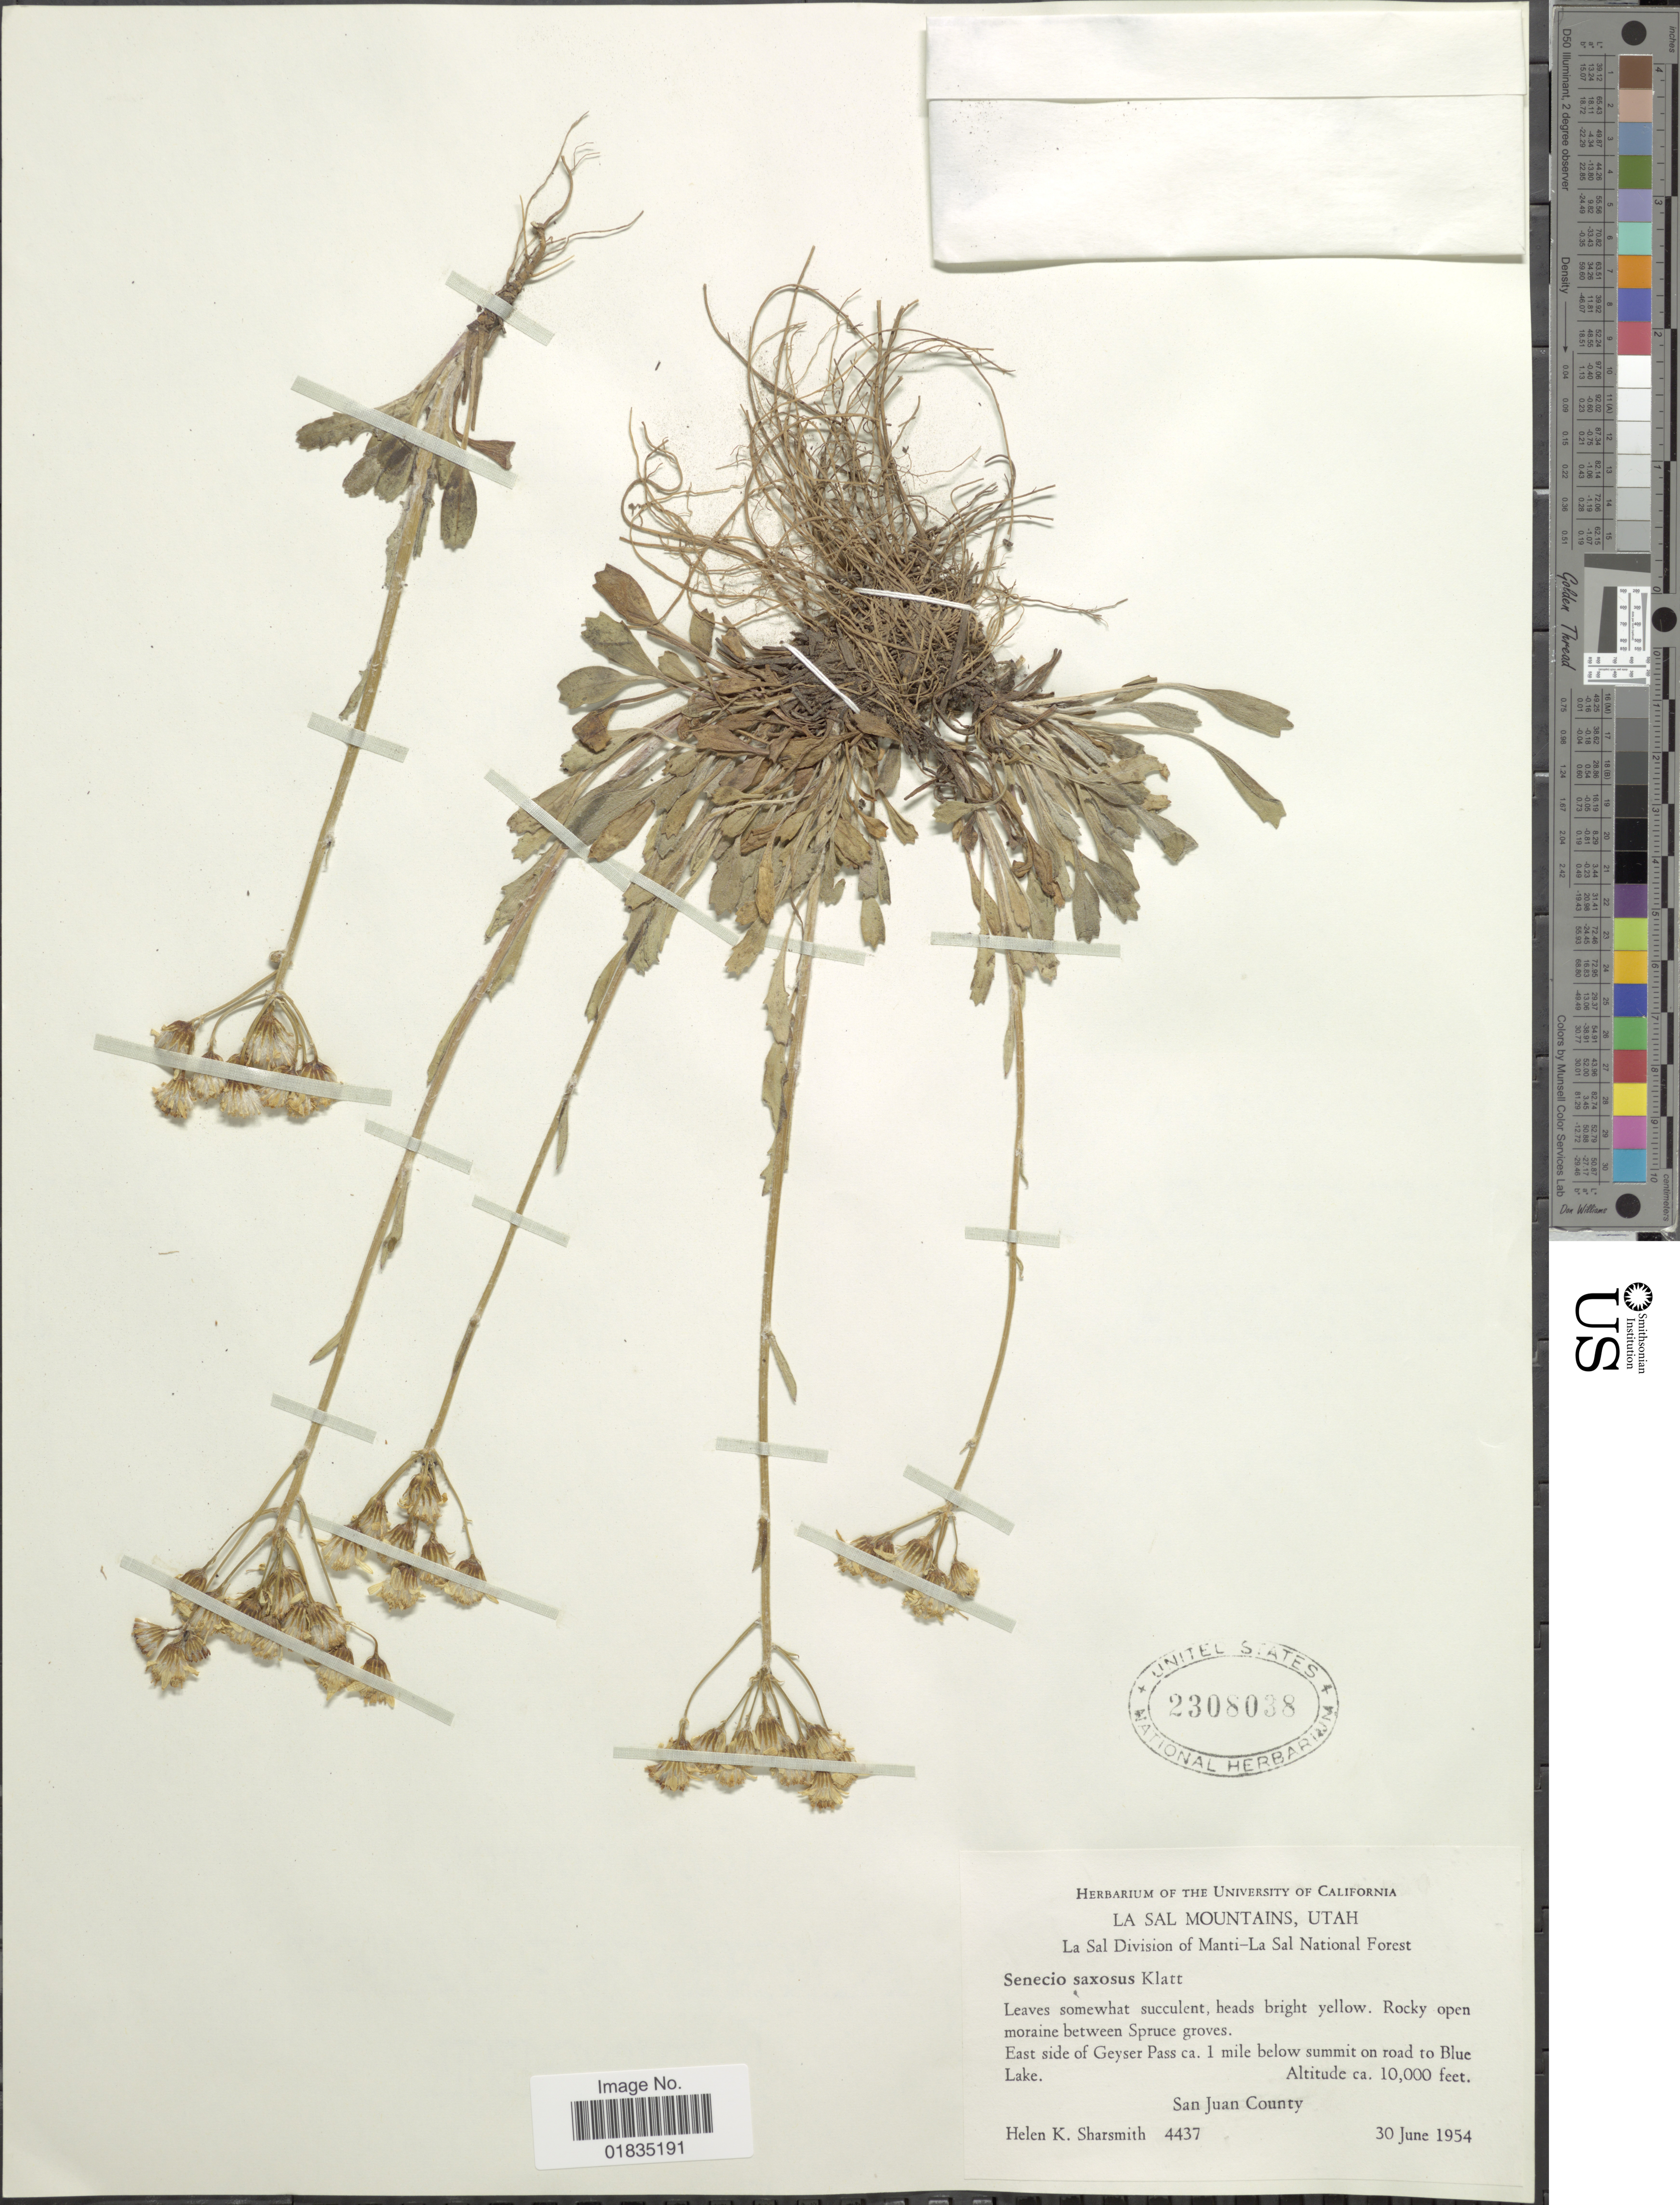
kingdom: Plantae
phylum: Tracheophyta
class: Magnoliopsida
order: Asterales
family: Asteraceae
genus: Packera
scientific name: Packera werneriifolia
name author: (A. Gray) W.A. Weber & Á. Löve ex Trock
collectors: H. Sharsmith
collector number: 4437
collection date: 1954-06-30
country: United States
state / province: Utah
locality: La Sal mountains. La Sal Divisoon of Manti-La Sal National Forest. East side of Geyser Pass, ca. 1 mile below summit on road to Blue Lake. San Juan County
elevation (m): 3048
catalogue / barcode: US 2308038